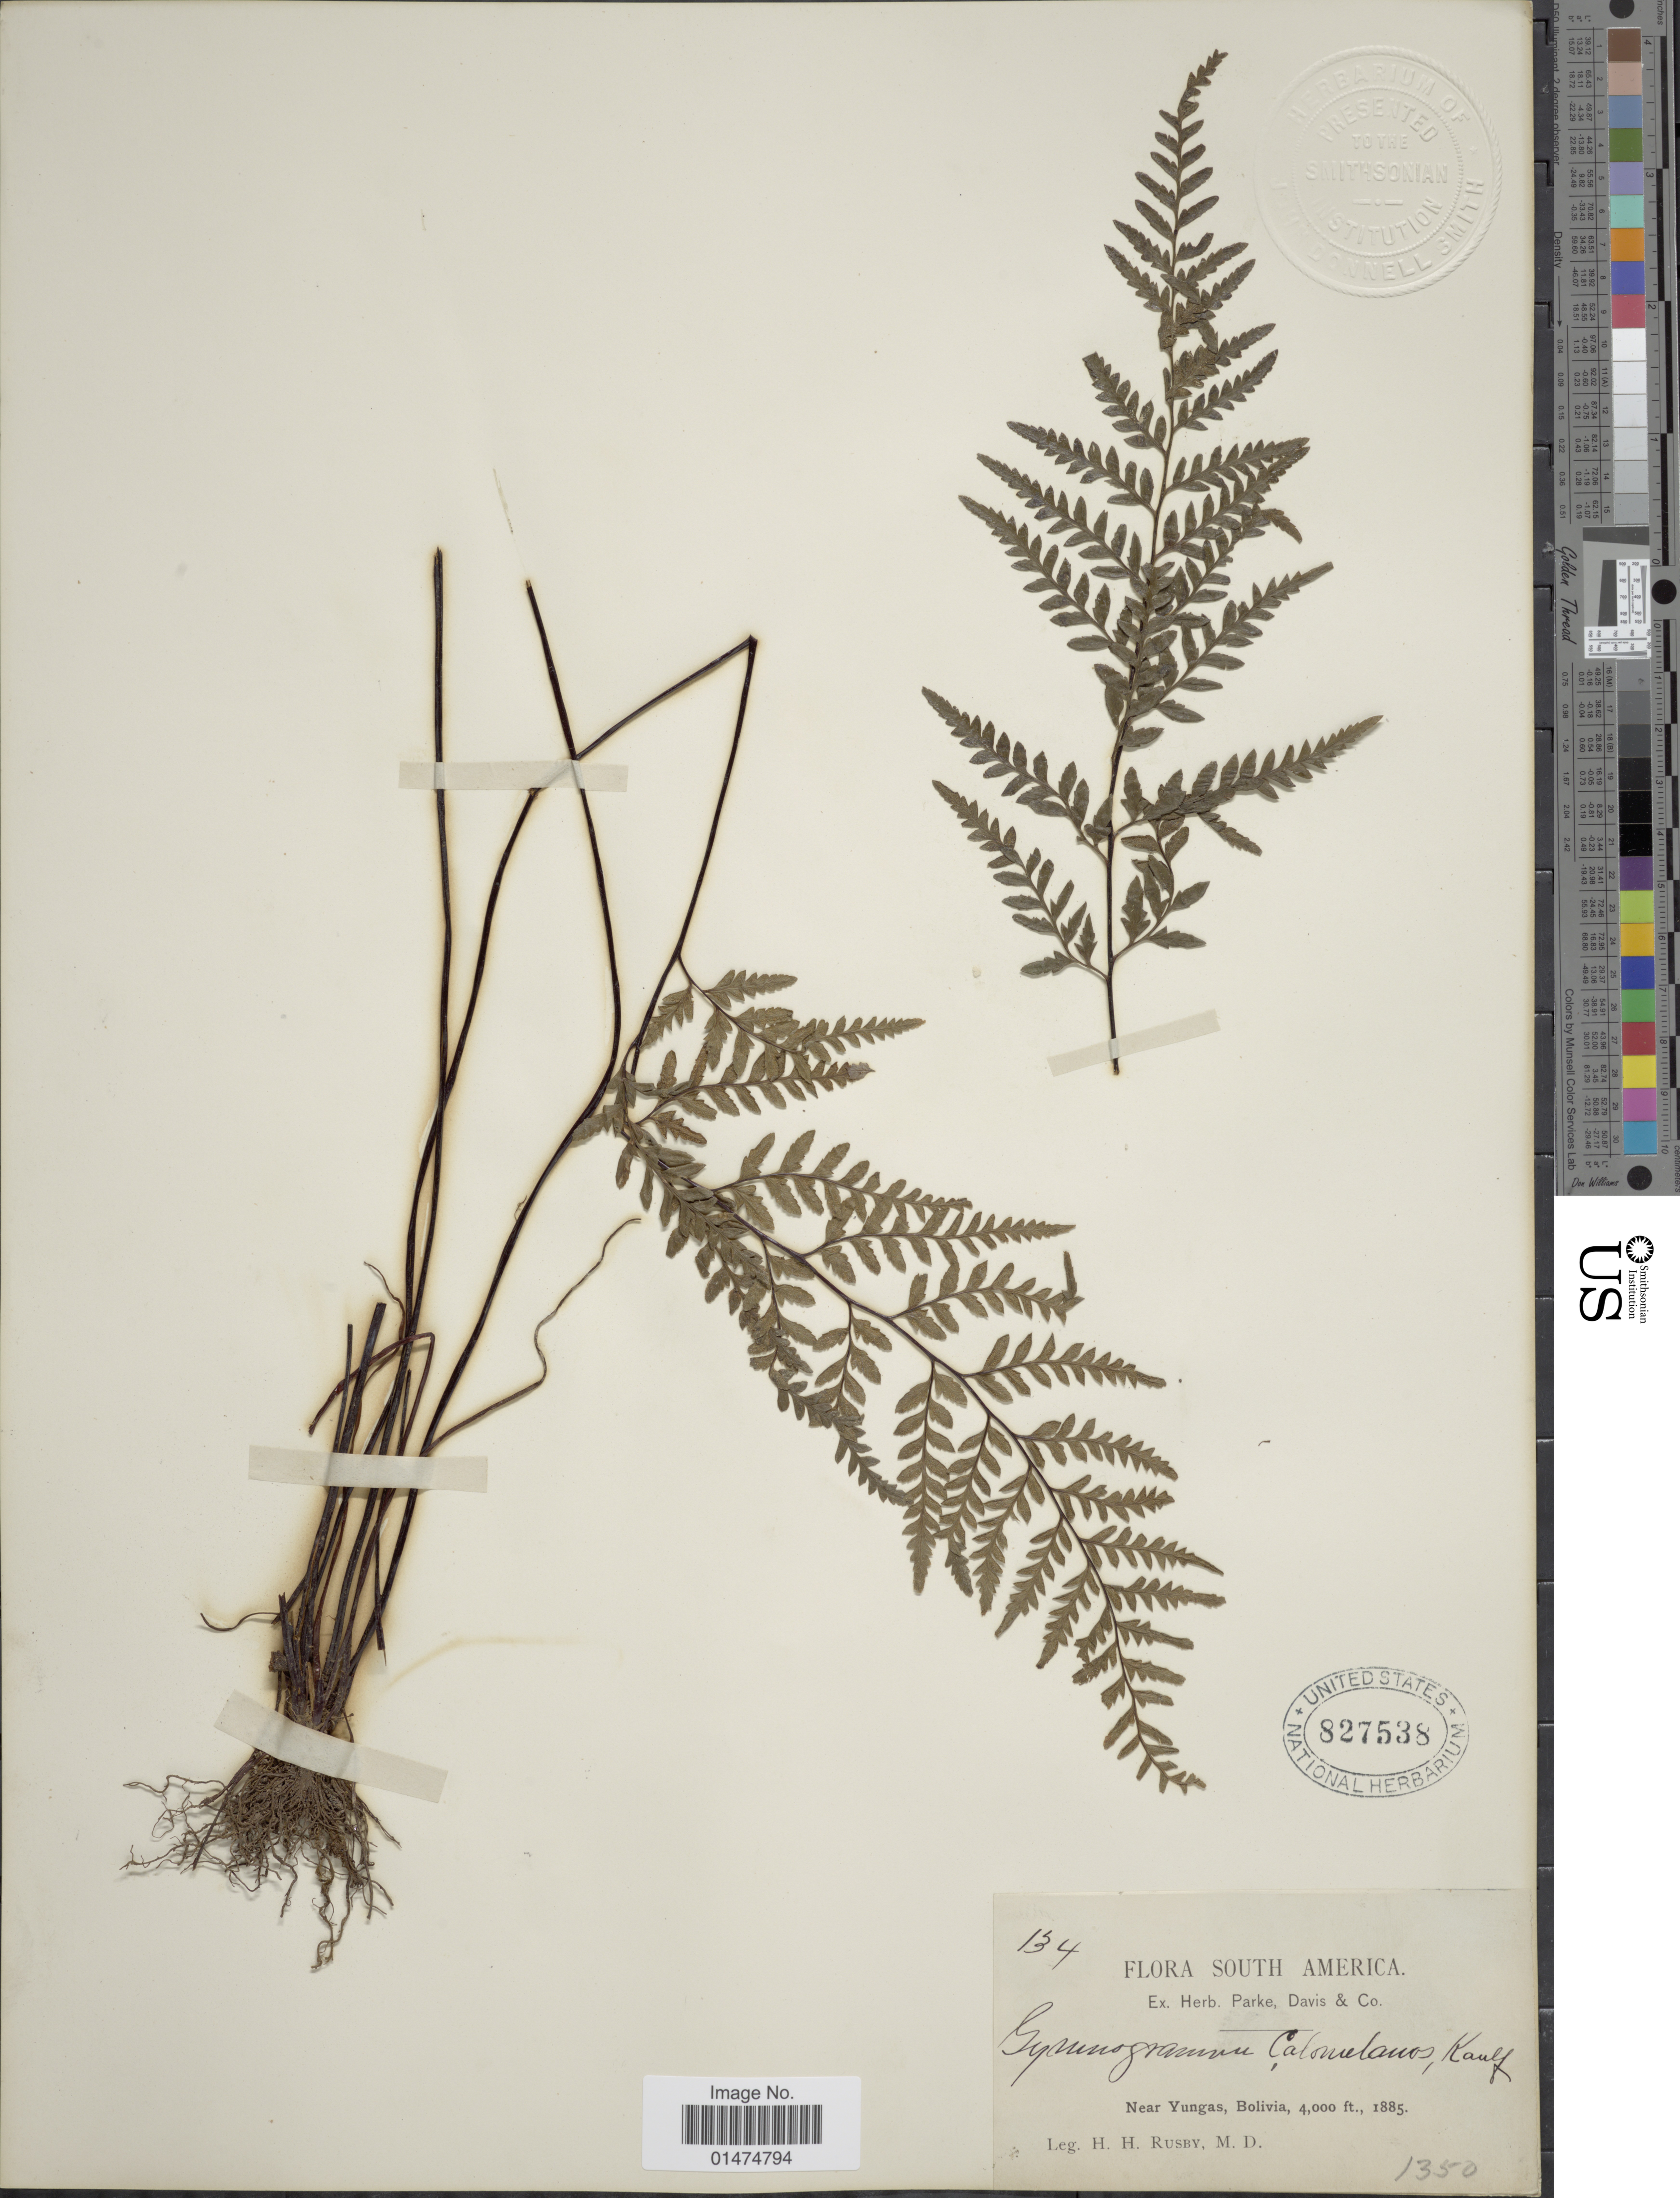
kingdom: Plantae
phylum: Tracheophyta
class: Polypodiopsida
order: Polypodiales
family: Pteridaceae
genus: Pityrogramma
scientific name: Pityrogramma calomelanos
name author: (L.) Link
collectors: H. H. Rusby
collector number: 134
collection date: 1885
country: Bolivia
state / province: La Paz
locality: Near Yungas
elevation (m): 1219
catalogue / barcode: US 827538